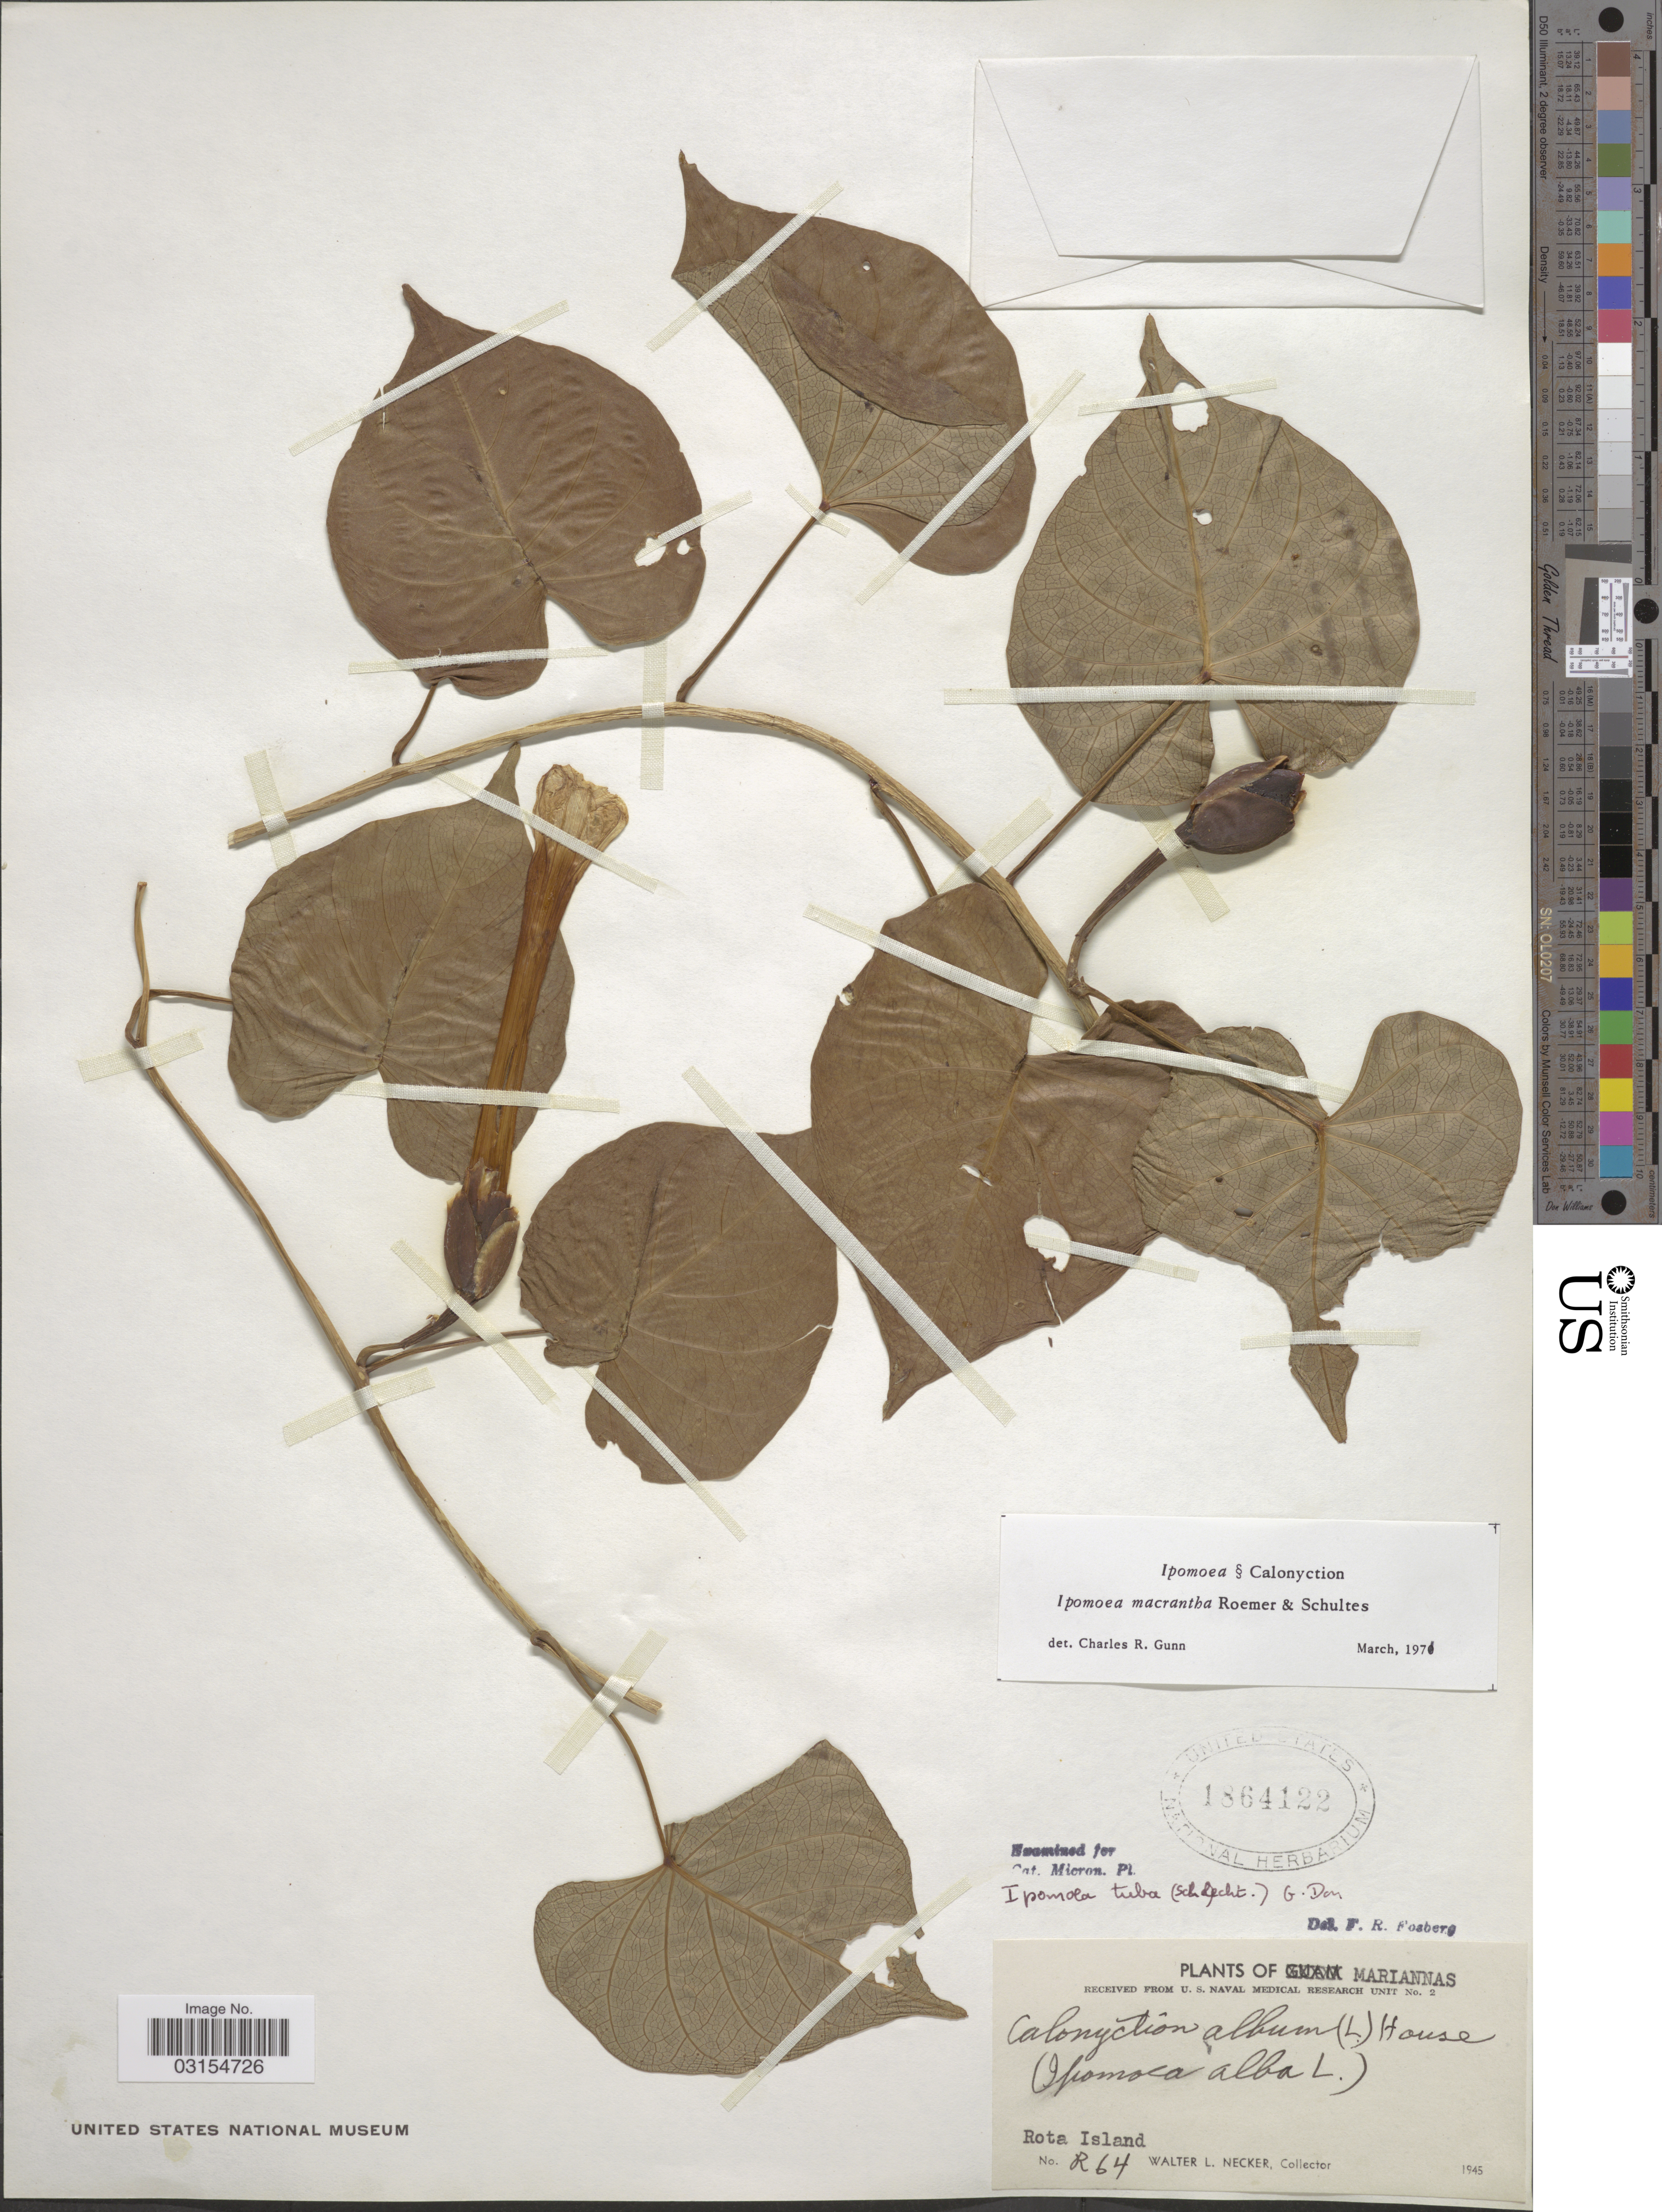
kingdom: Plantae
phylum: Tracheophyta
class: Magnoliopsida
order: Solanales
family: Convolvulaceae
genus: Ipomoea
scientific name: Ipomoea violacea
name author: L.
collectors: W. L. Necker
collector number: R64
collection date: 1945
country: Northern Mariana Islands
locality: Marianas, Rota Island.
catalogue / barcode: US 1864122